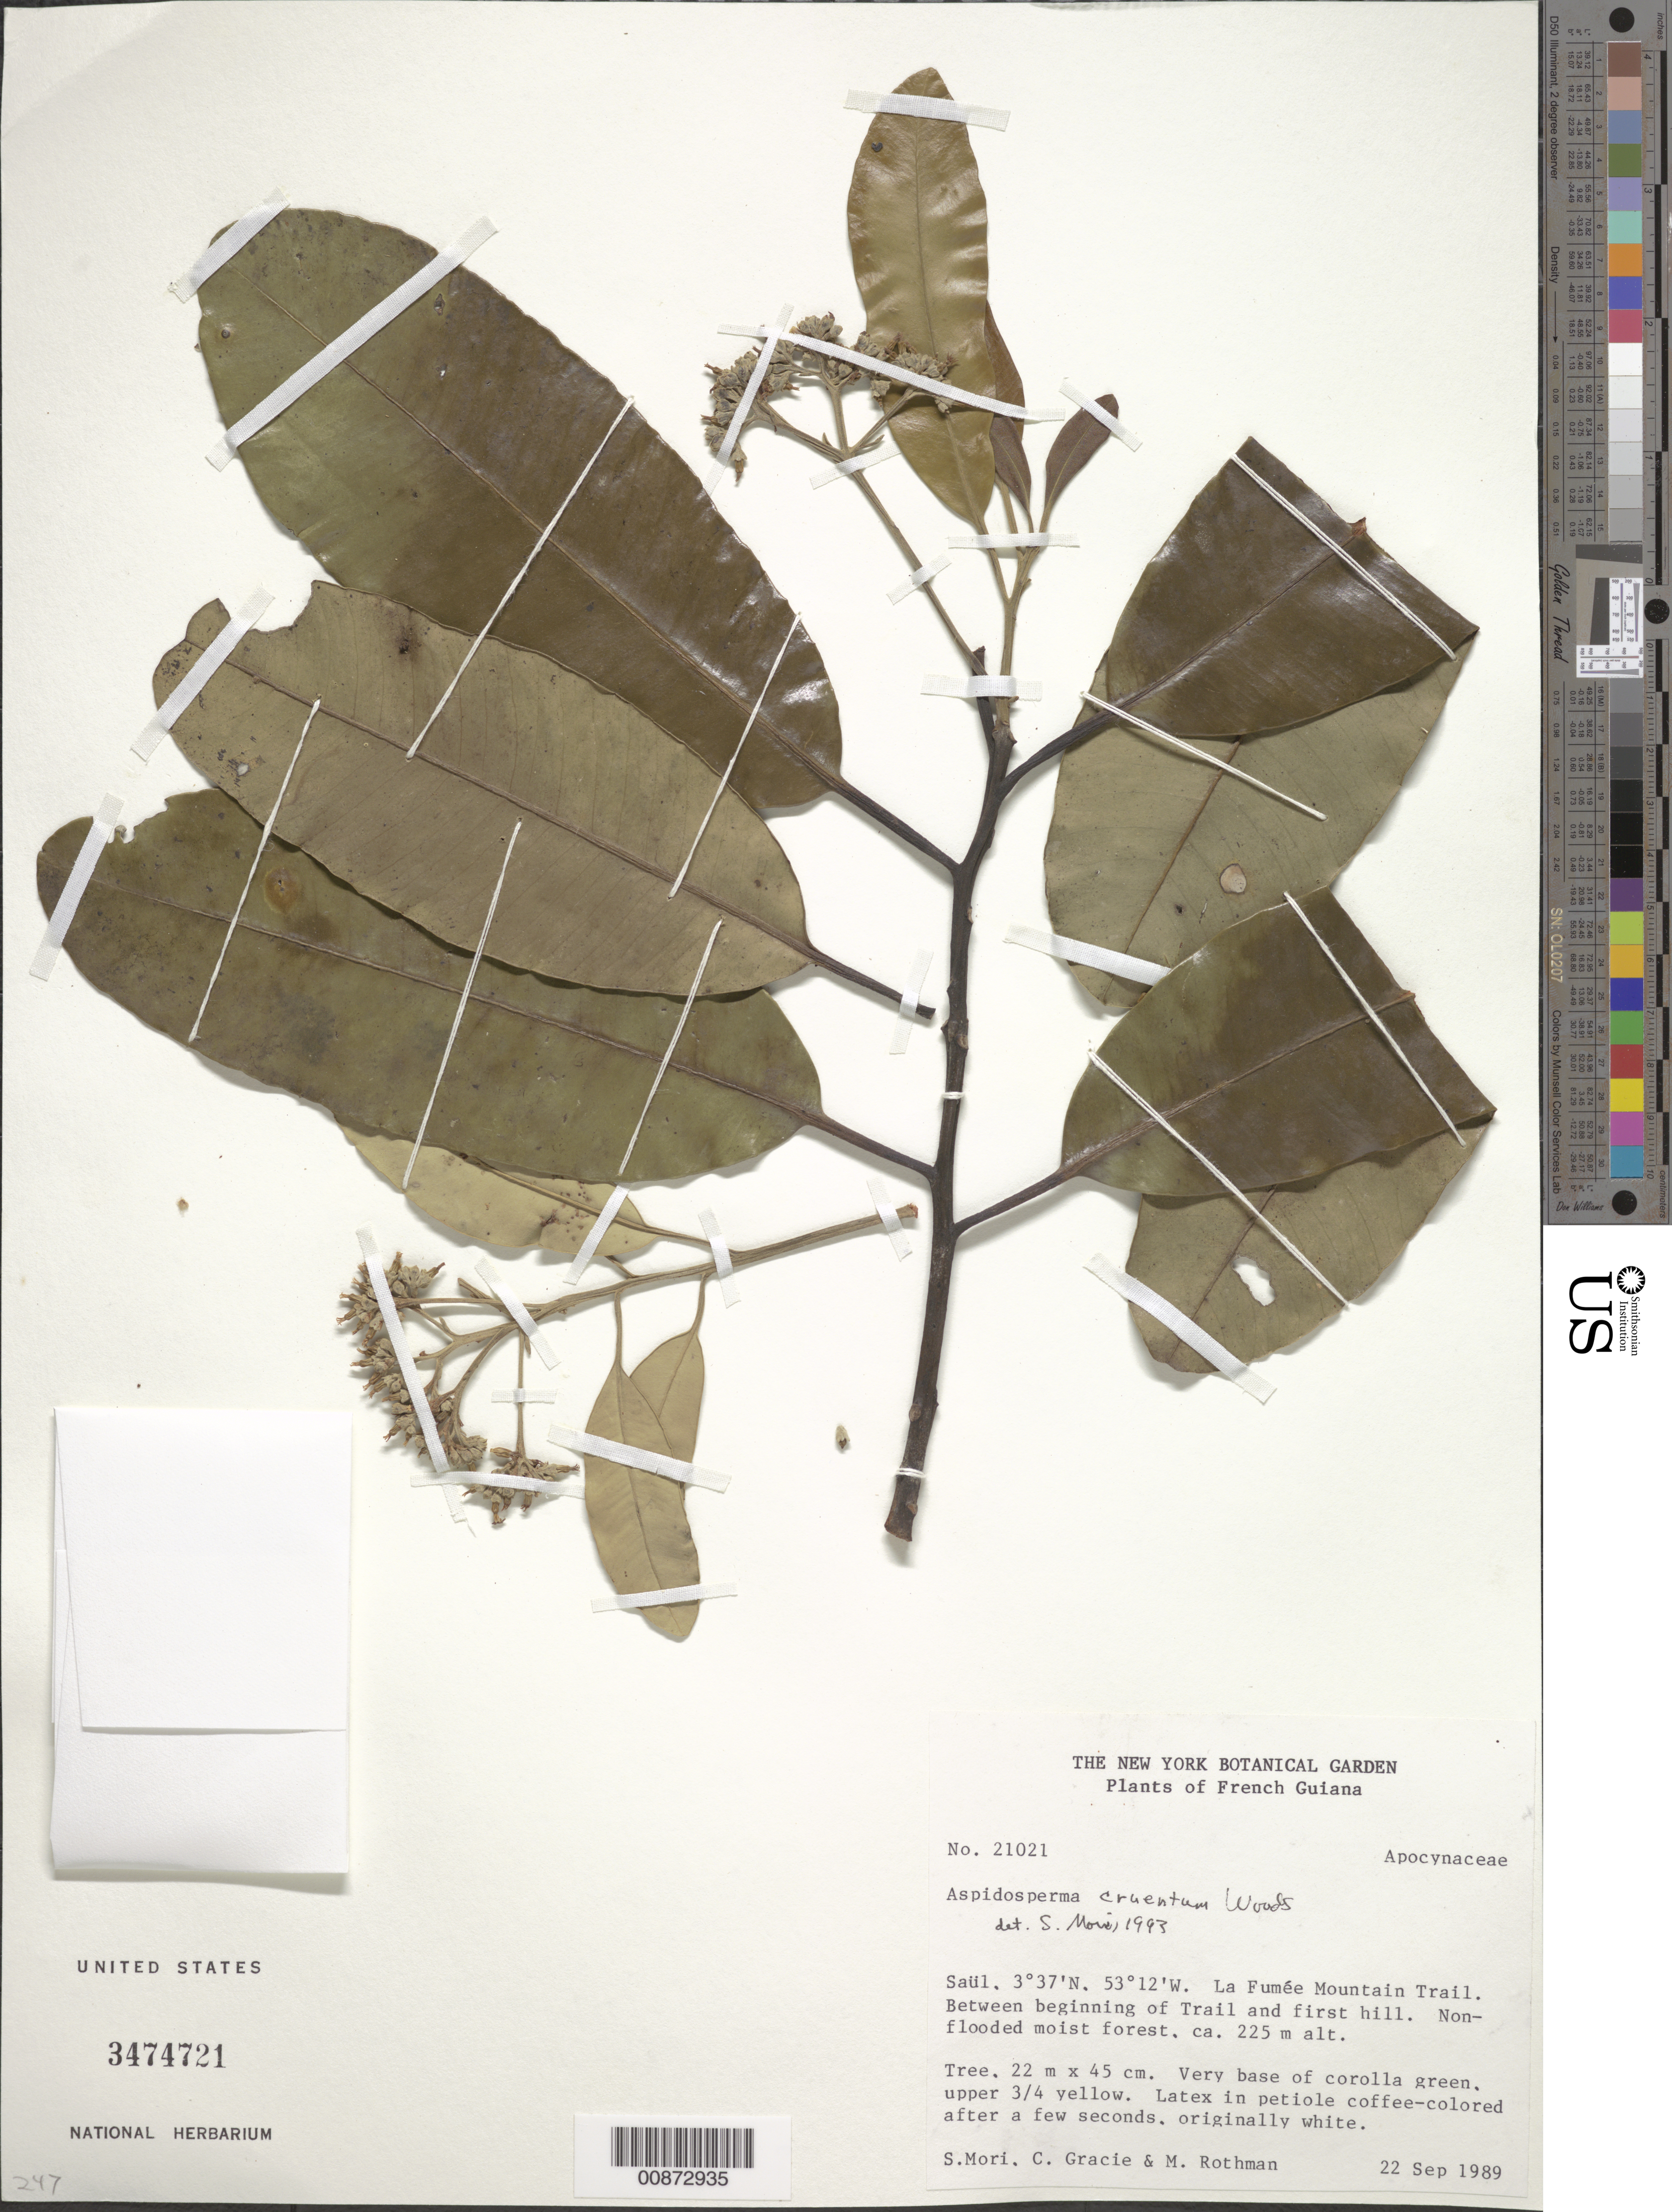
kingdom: Plantae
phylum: Tracheophyta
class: Magnoliopsida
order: Gentianales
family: Apocynaceae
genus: Aspidosperma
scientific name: Aspidosperma cruentum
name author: Woodson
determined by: Mori, Scott A.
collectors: S. Mori, C. A. Gracie & M. Rothman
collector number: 21021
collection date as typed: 22-Sep-89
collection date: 1989-09-22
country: French Guiana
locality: Saül, La Fumée Mountain trail, between beginning of trail and first hill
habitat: Non-flooded moist forest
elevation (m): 225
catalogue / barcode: US 3474721